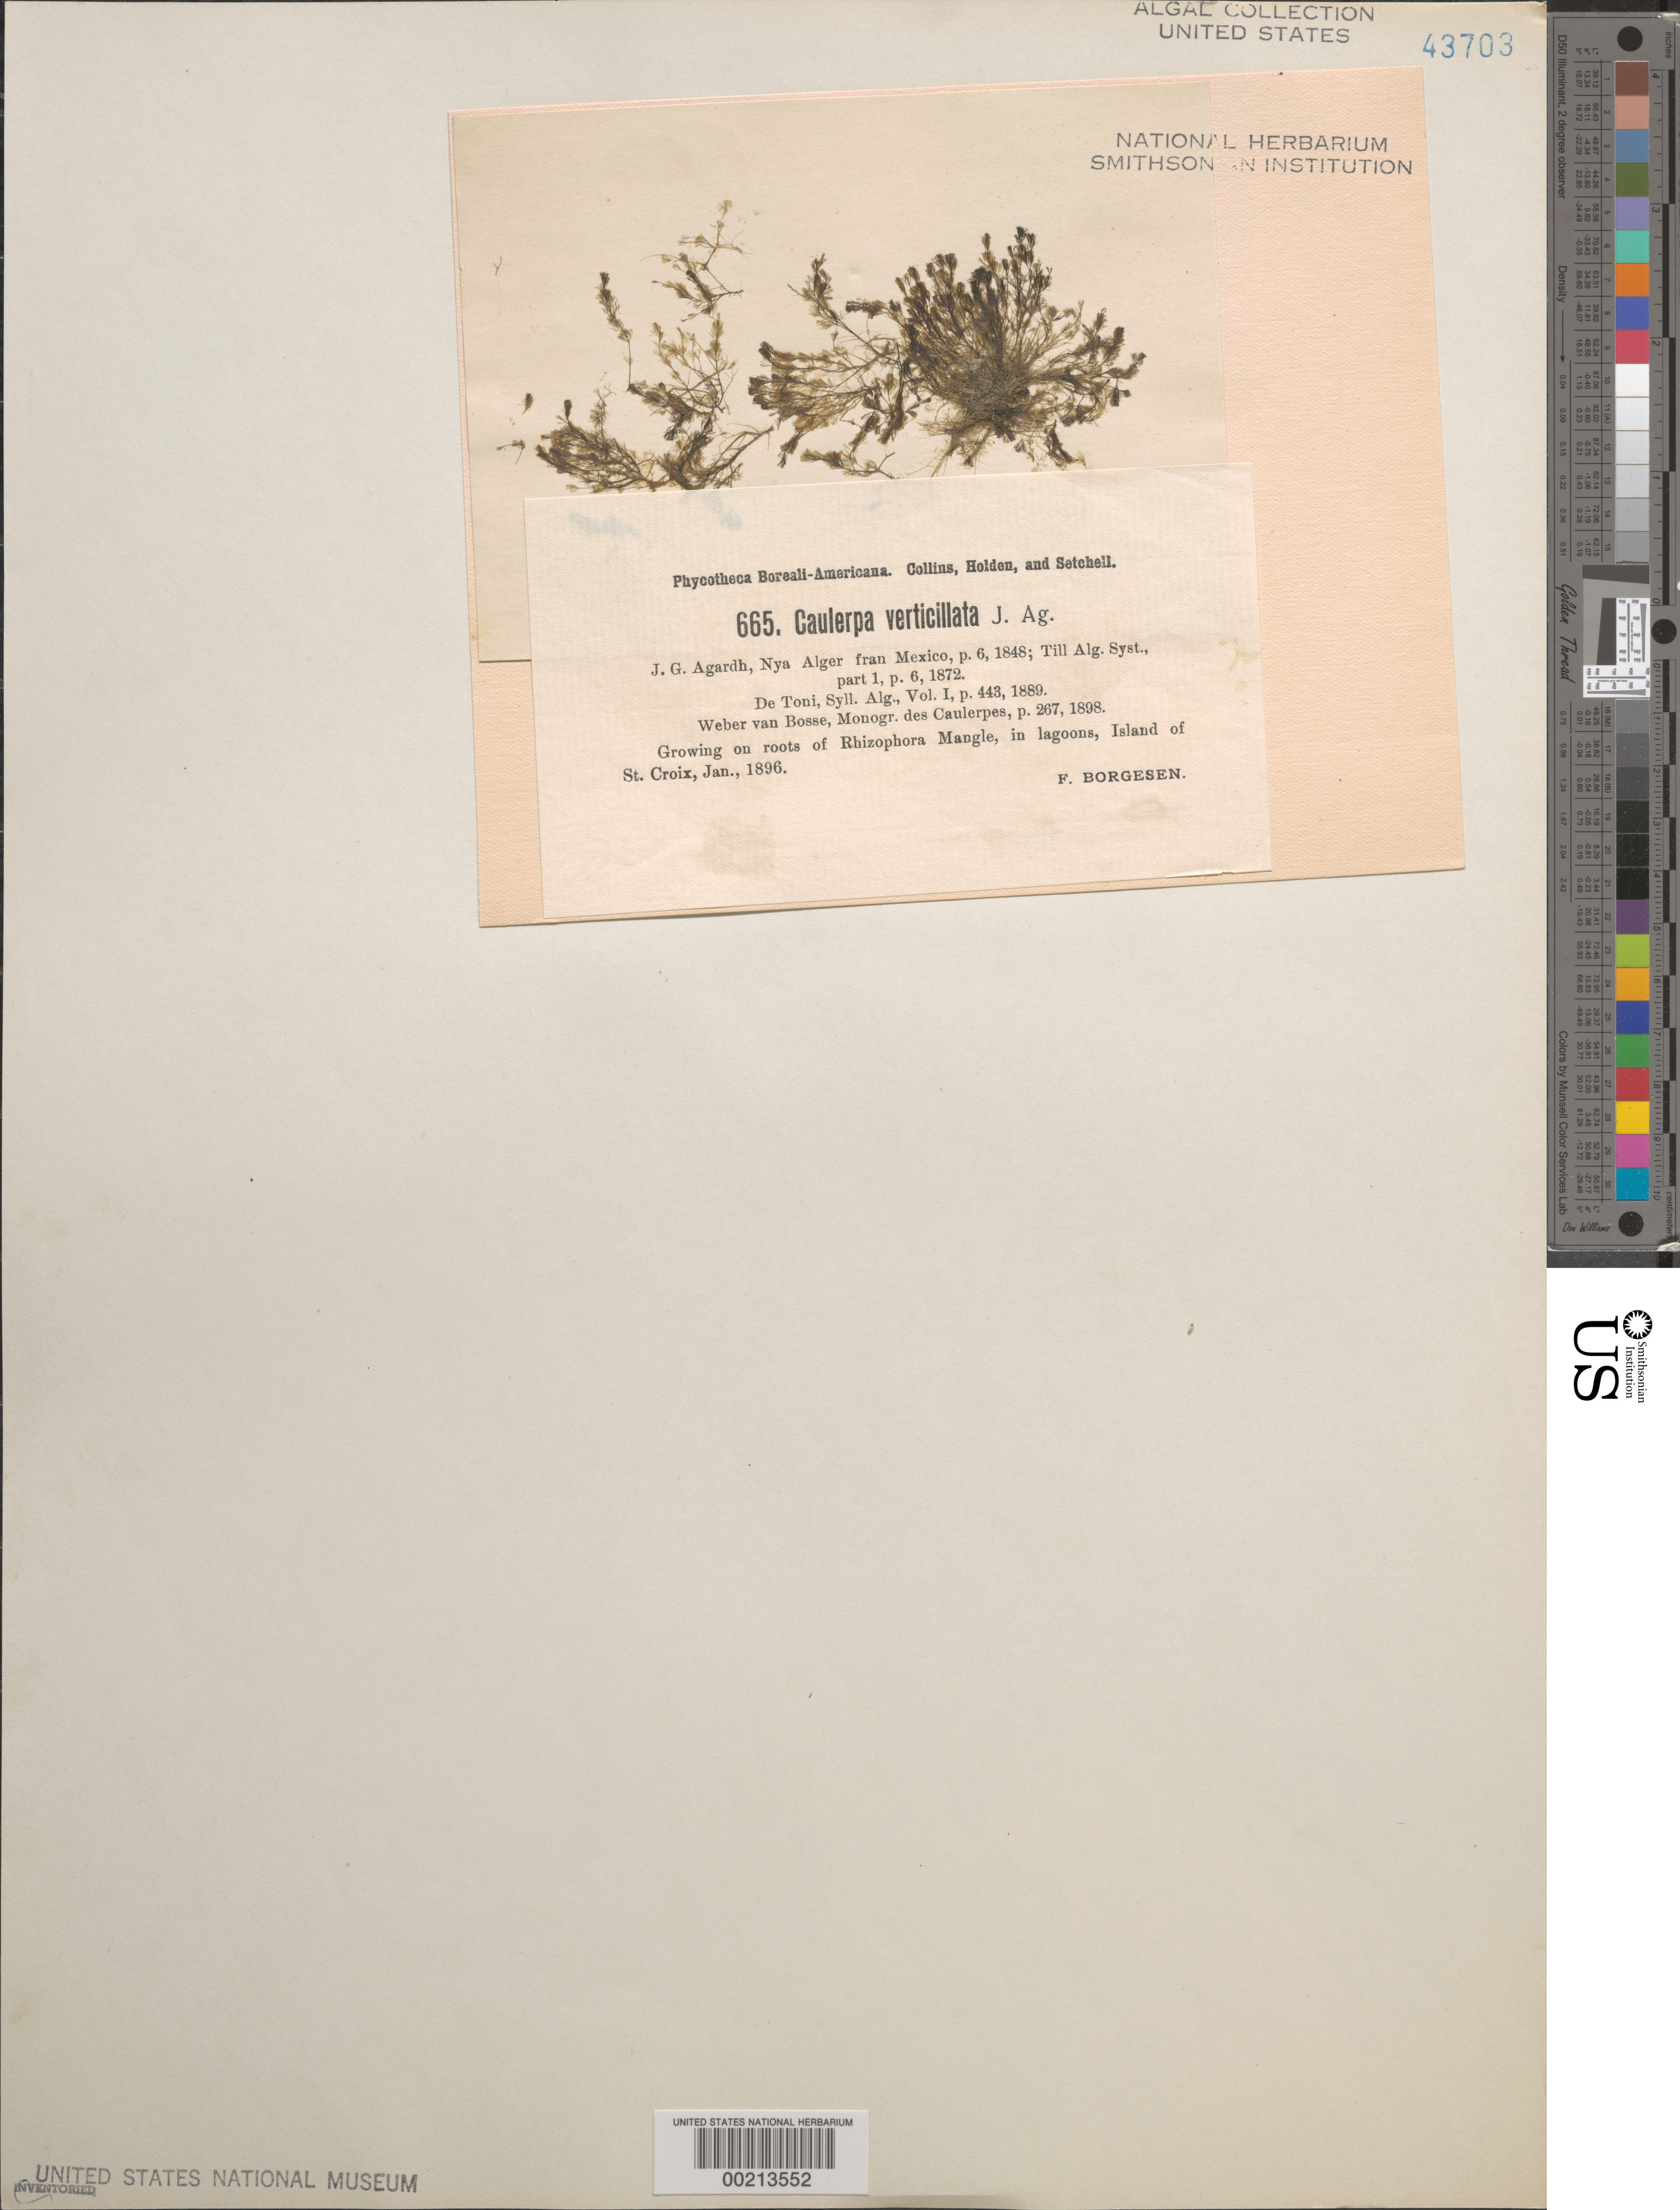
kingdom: Plantae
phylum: Chlorophyta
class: Ulvophyceae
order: Bryopsidales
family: Caulerpaceae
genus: Caulerpa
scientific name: Caulerpa verticillata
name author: J. Agardh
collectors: F. Børgesen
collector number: PB-A 665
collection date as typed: Jan 1896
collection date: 1896-01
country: U.S. Virgin Islands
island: St. Croix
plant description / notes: Collins, Holden & Setchell, Phycotheca Boreali-Americana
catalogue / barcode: US 43703